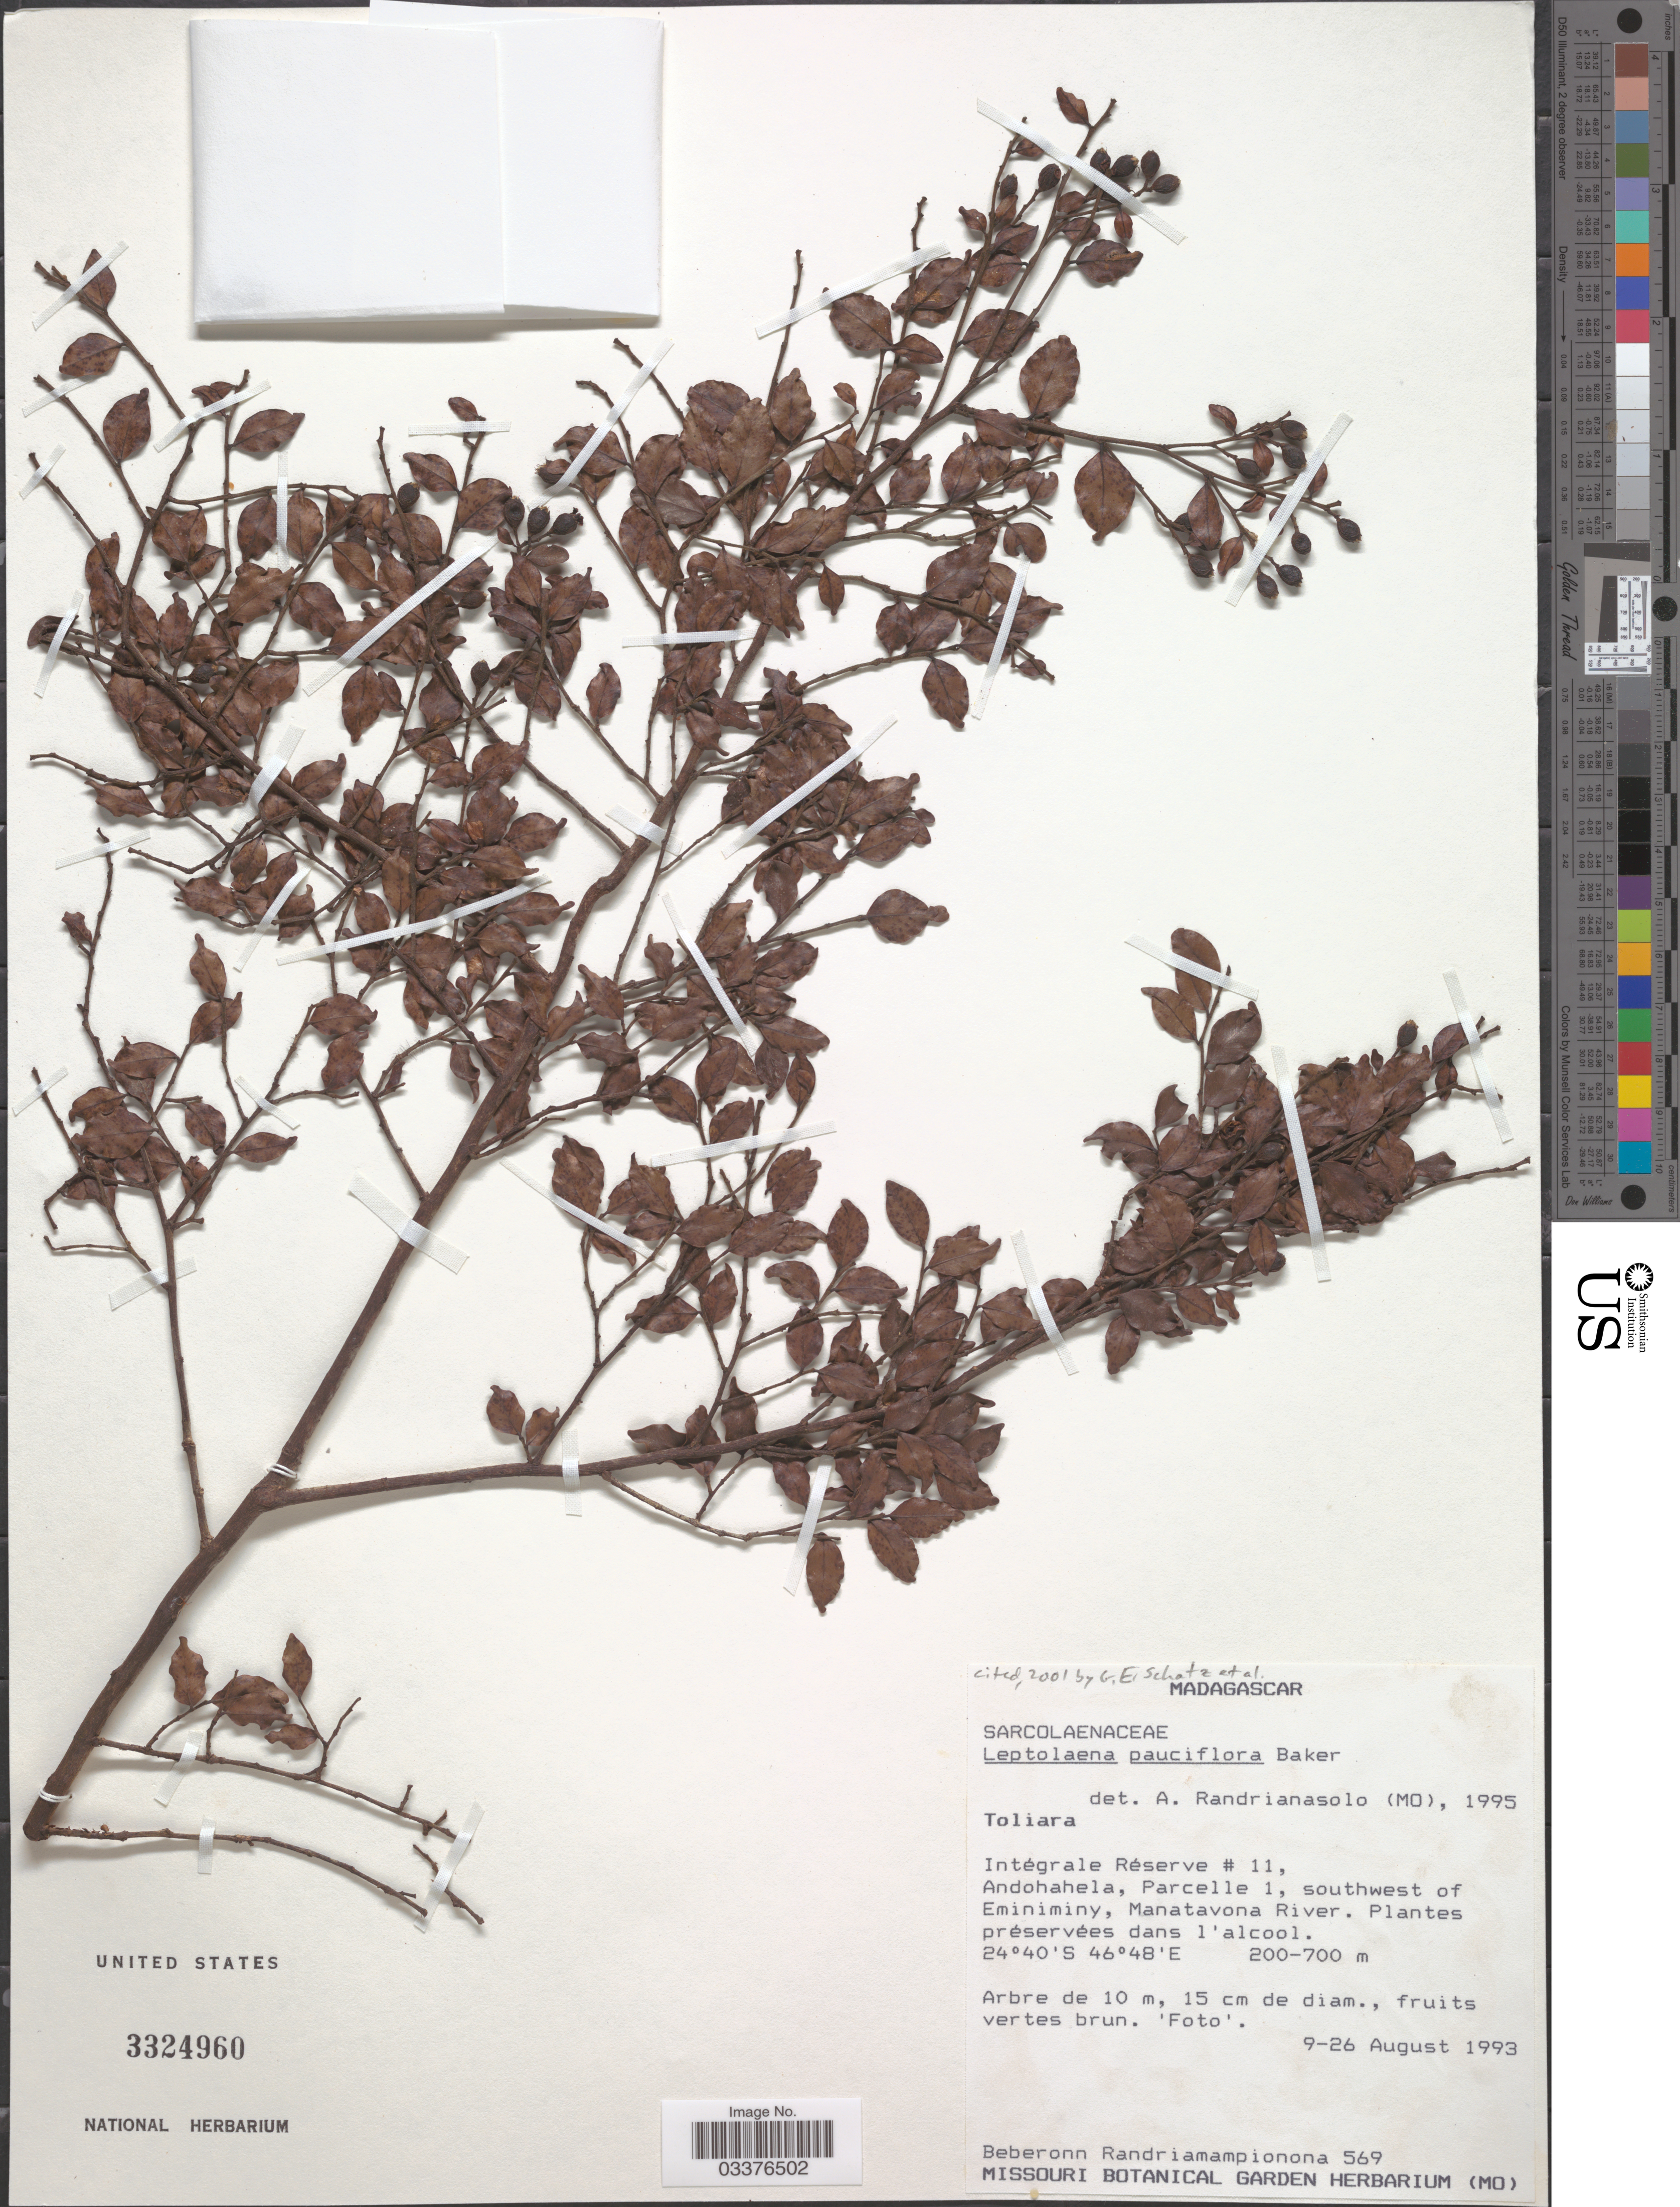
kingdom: Plantae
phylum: Tracheophyta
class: Magnoliopsida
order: Malvales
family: Sarcolaenaceae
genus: Leptolaena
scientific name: Leptolaena pauciflora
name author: Baker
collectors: B. Randriamampionona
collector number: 569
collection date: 1993-08-09/1993-08-26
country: Madagascar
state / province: Anosy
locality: Intégrale Réserve # 11, Andohahela, Parcelle 1, southwest of Eminiminy, Manatavona River.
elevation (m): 200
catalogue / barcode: US 3324960